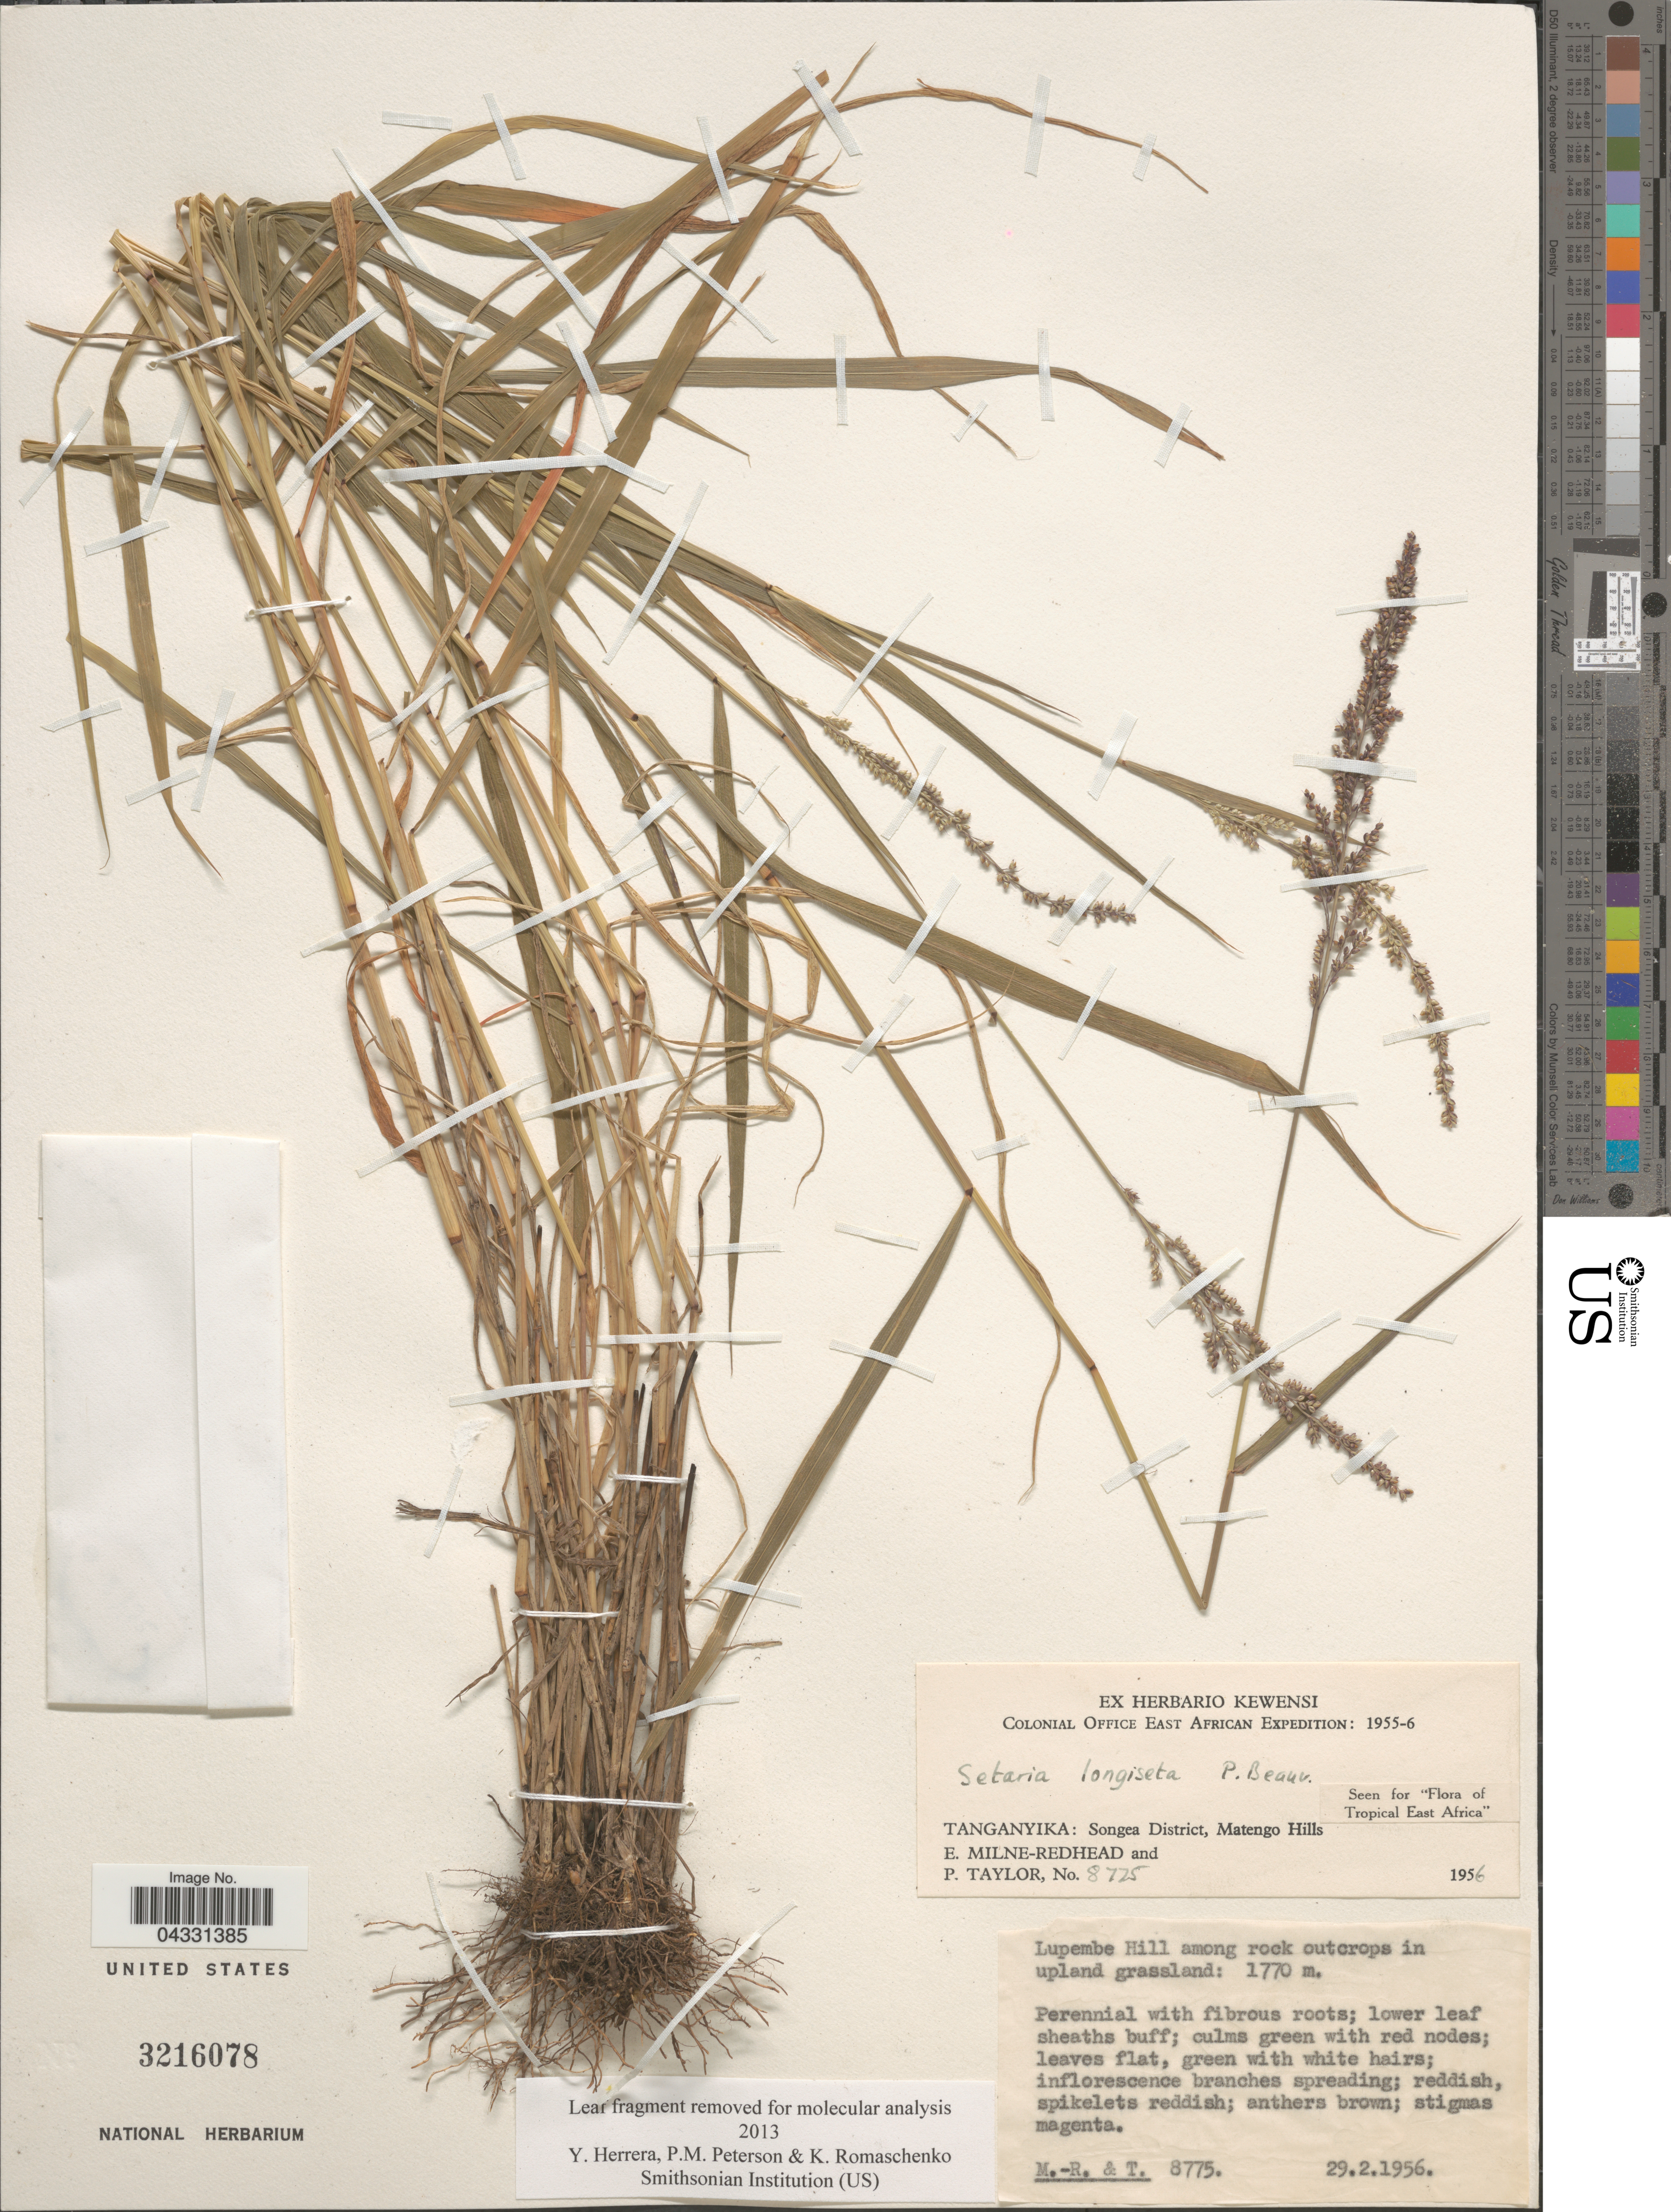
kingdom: Plantae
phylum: Tracheophyta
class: Liliopsida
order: Poales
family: Poaceae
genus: Setaria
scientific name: Setaria longiseta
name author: P. Beauv.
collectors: E. W. Milne-Redhead & P. Taylor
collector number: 8725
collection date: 1956-02-29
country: Tanzania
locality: Colonial Office East African Expedition: 1955-6. Tanganyika: Songea District, Matengo Hills. Lupembe Hill among rock outcrops in upland grassland.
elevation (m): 1770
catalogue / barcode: US 3216078